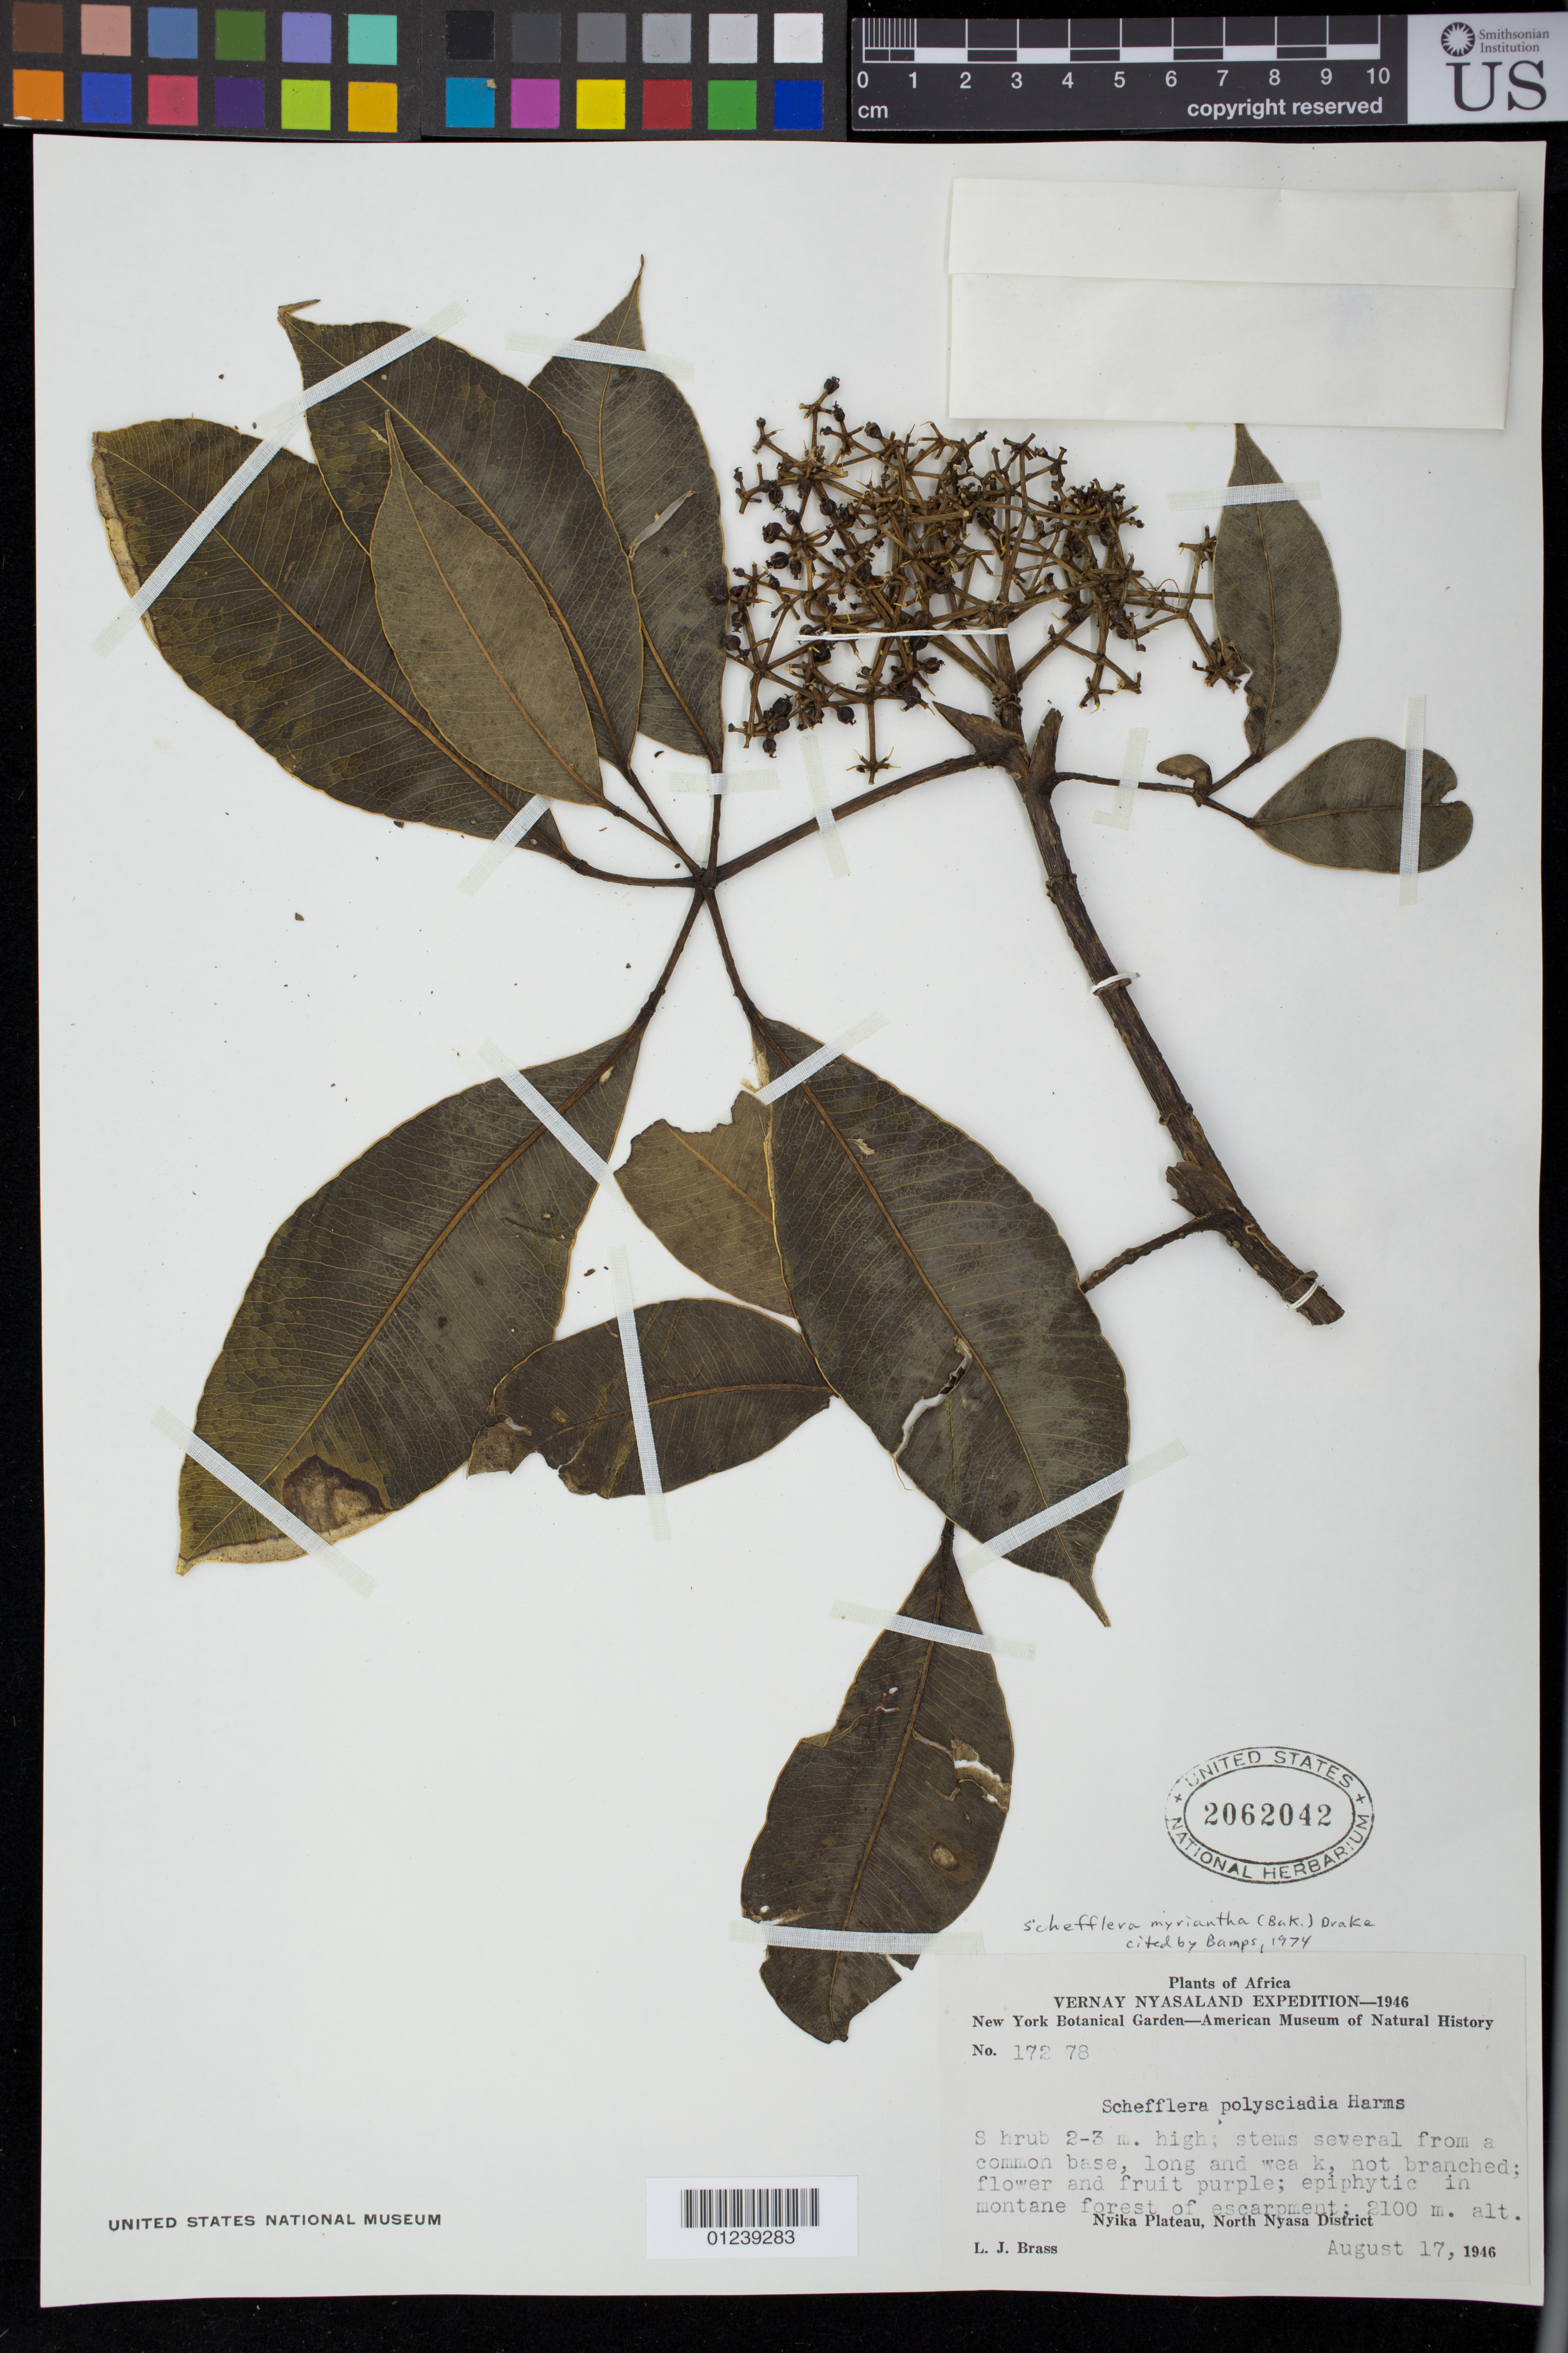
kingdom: Plantae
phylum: Tracheophyta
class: Magnoliopsida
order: Apiales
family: Araliaceae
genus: Schefflera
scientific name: Schefflera myriantha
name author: (Baker) Drake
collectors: L. J. Brass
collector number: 17278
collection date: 1946-08-17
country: Malawi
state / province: Northern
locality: Vernay Nyasaland. Nyika Plateau, North Nyasa District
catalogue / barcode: US 2062042